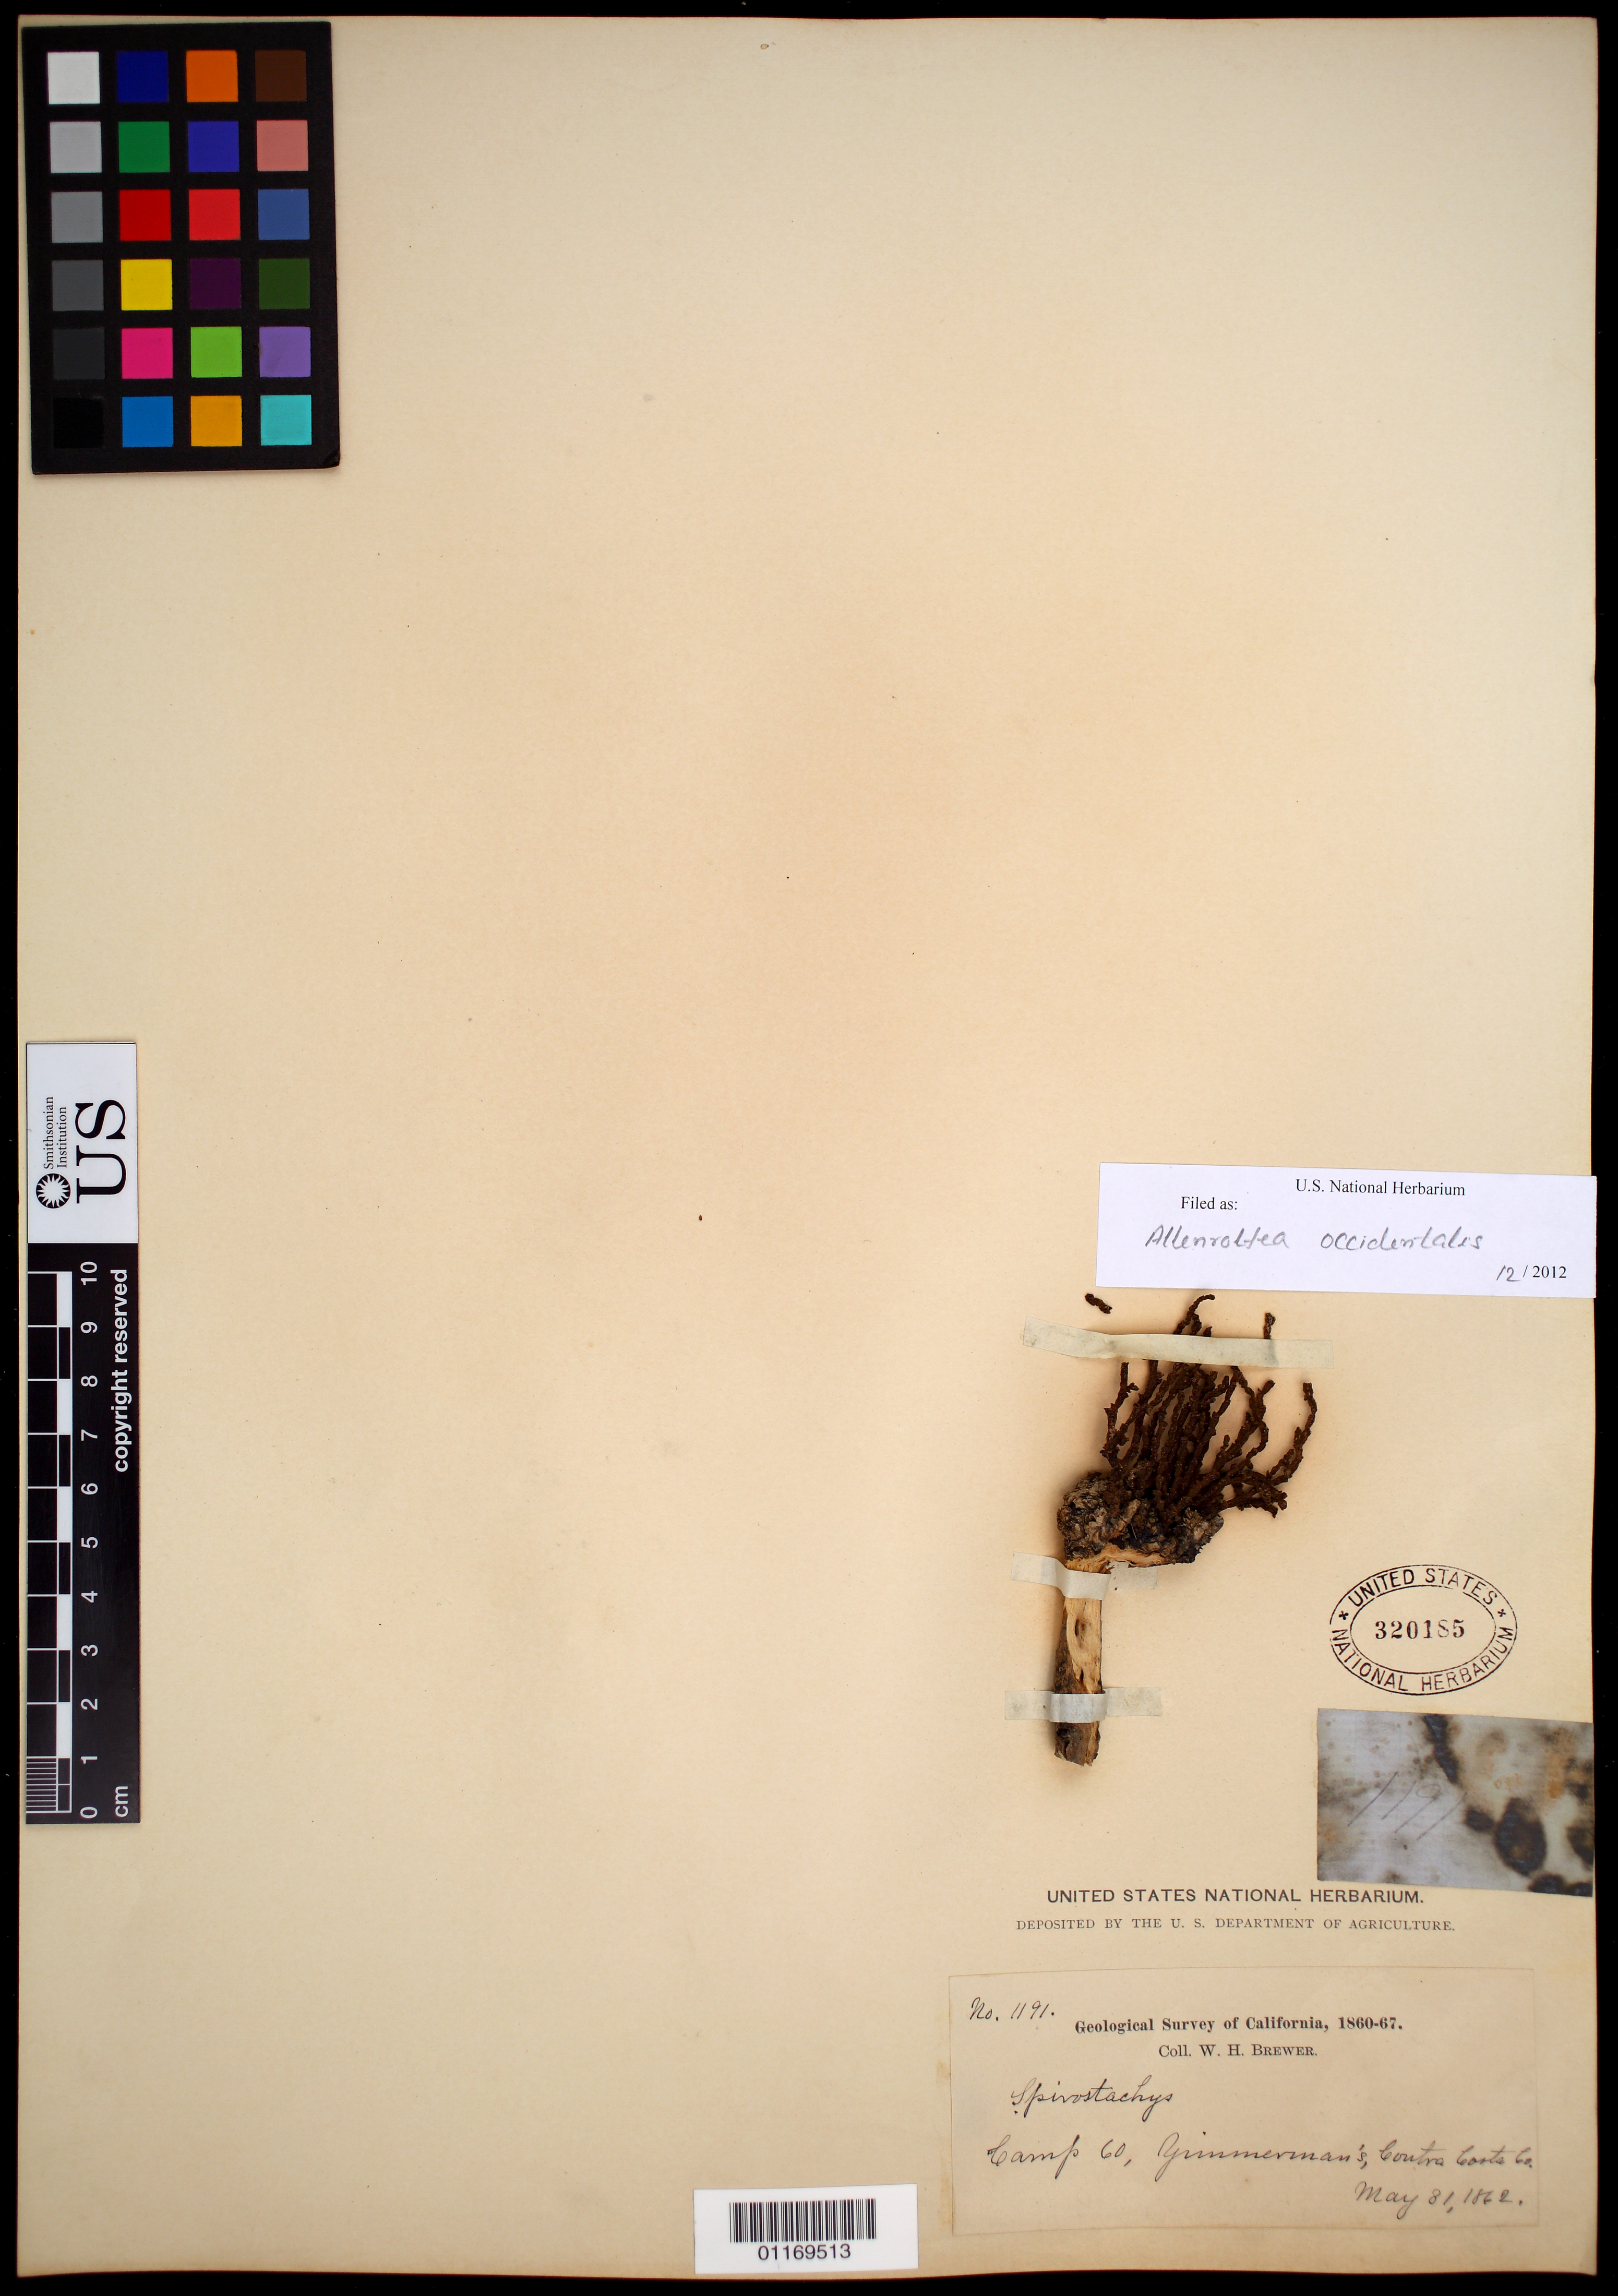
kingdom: Plantae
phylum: Tracheophyta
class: Magnoliopsida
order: Caryophyllales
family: Amaranthaceae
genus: Allenrolfea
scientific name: Allenrolfea occidentalis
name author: (S. Watson) Kuntze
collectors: W. H. Brewer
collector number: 1191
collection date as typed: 31 May 1862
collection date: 1862-05-31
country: United States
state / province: California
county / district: Contra Costa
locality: Camp 60 Yimmerman's.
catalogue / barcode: US 320185